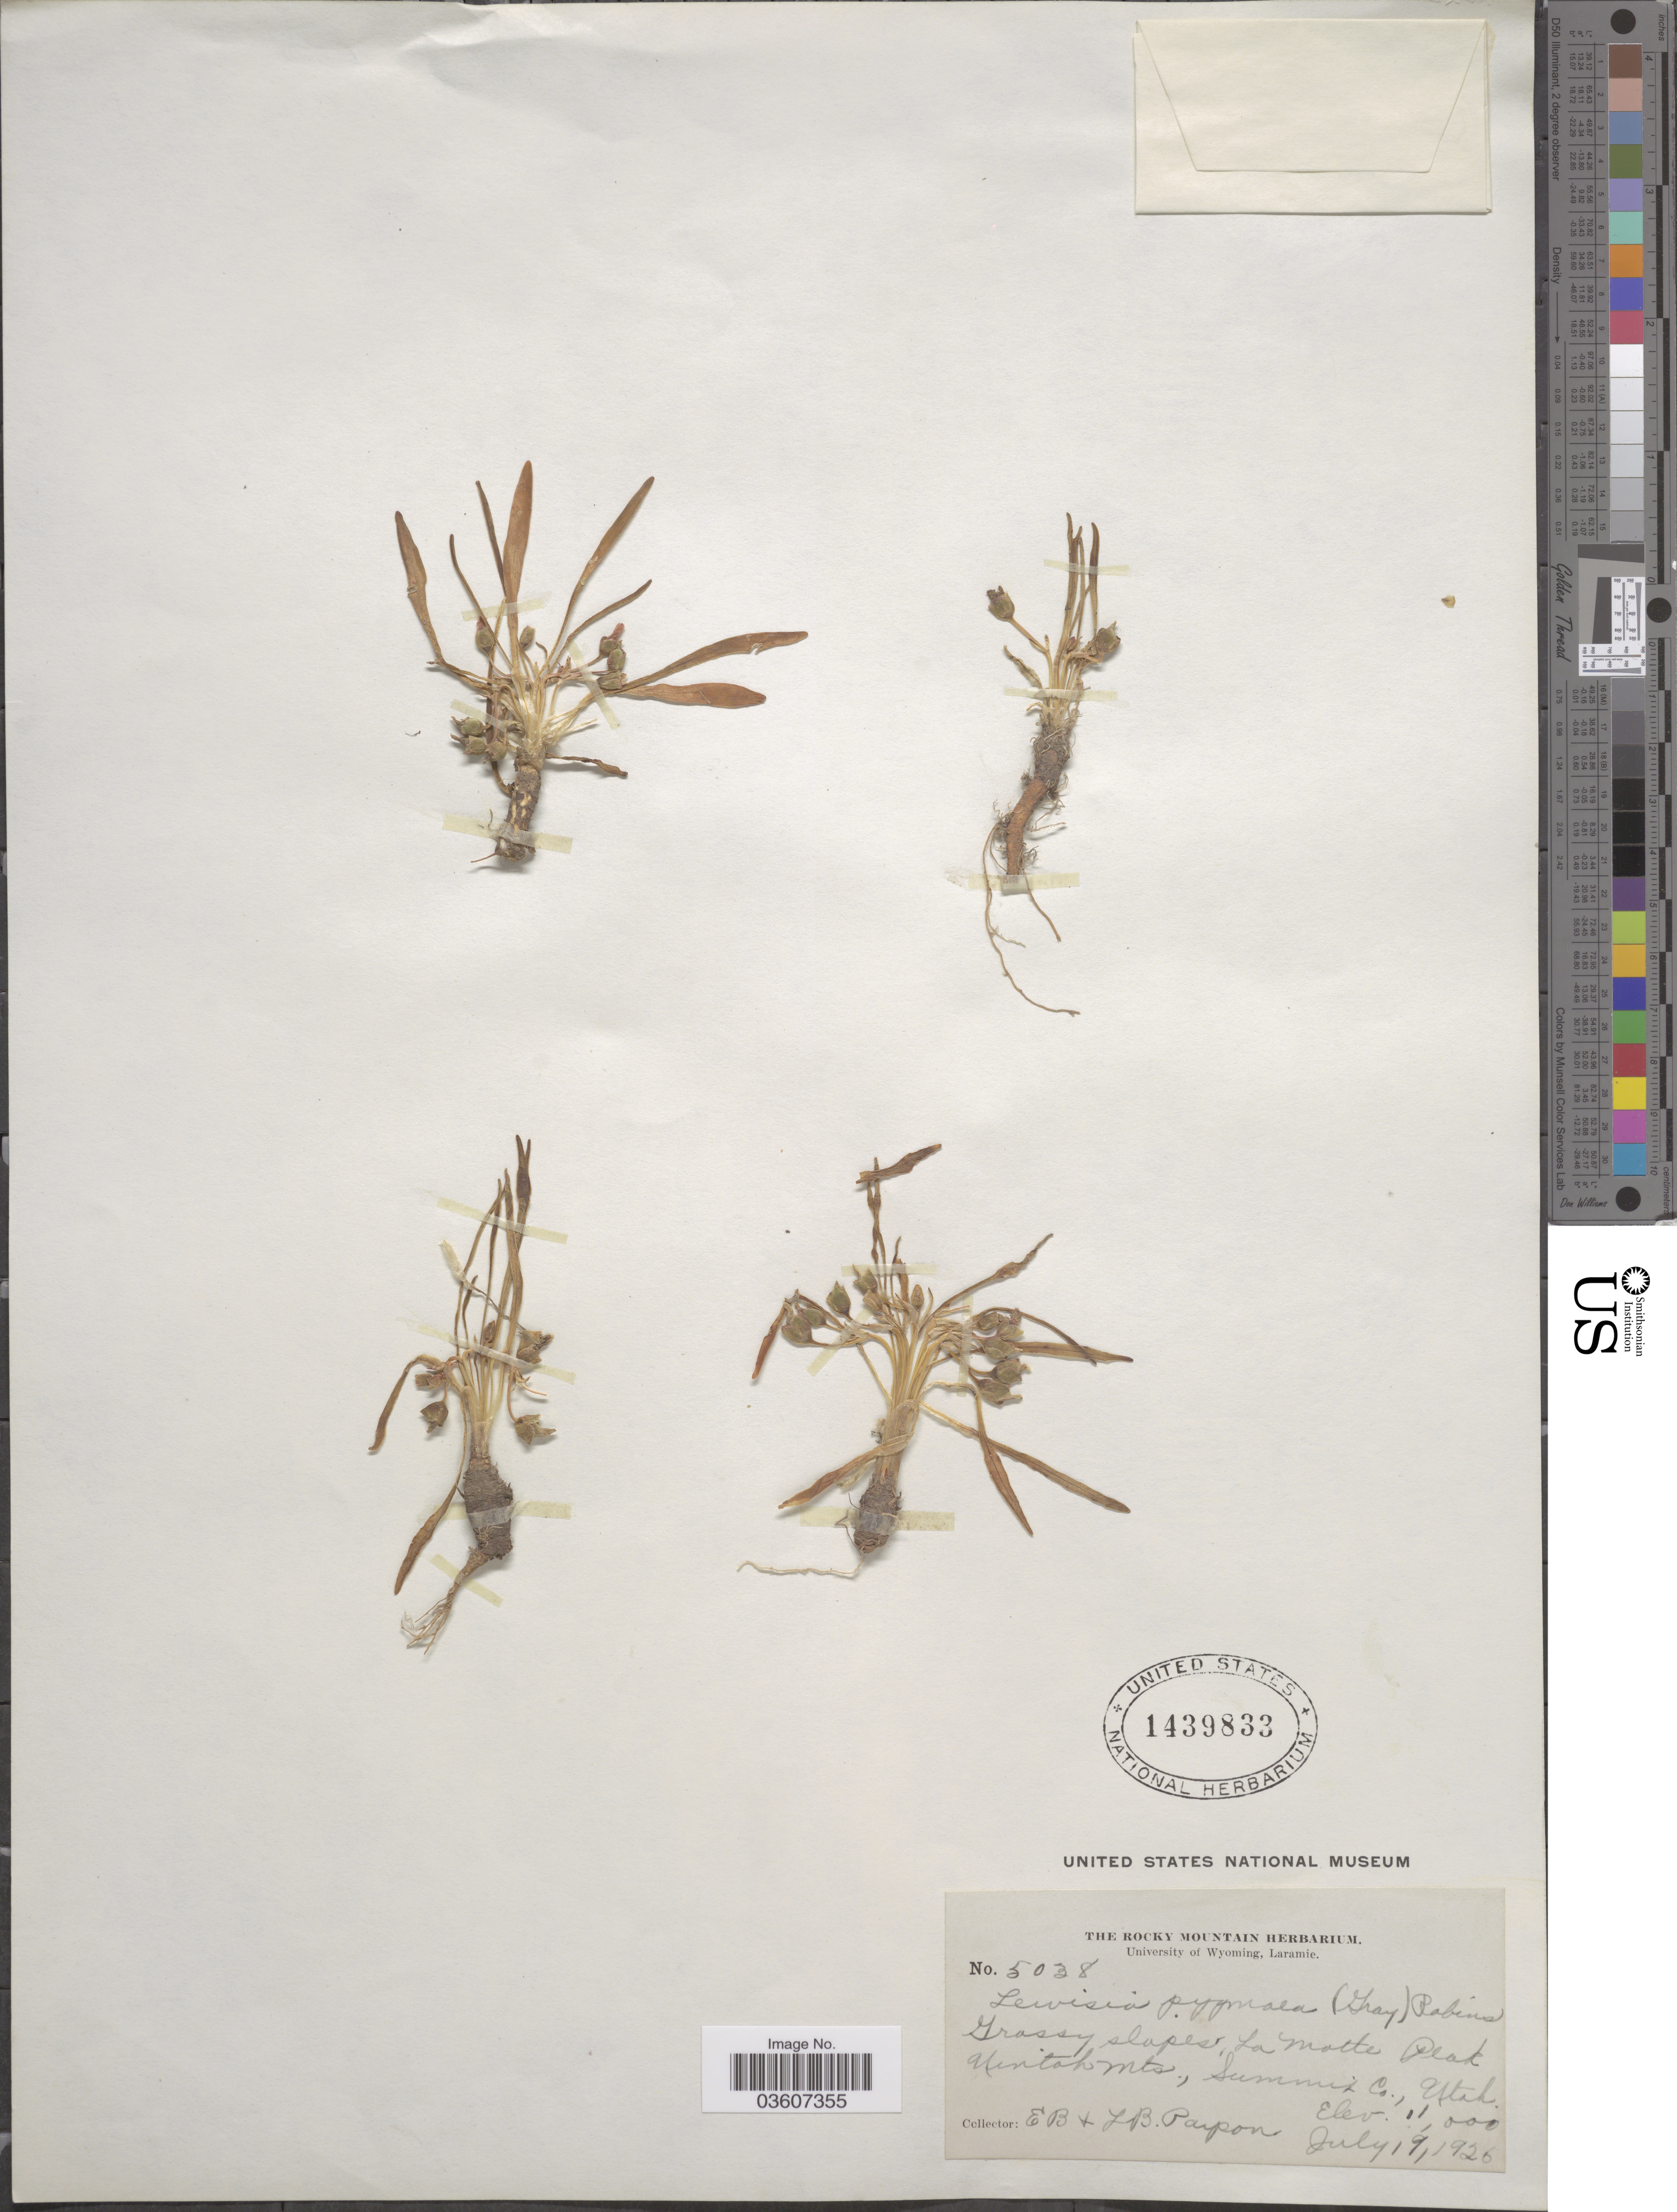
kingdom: Plantae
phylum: Tracheophyta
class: Magnoliopsida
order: Caryophyllales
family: Montiaceae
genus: Lewisia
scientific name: Lewisia pygmaea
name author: (A. Gray) B.L. Rob.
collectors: E. Parpon & L. Parpon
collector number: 5038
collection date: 1926-07-19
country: United States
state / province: Utah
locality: Grassy slopes, La Motte Peak. Uintah Mts., Summit Co.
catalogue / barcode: US 1439833